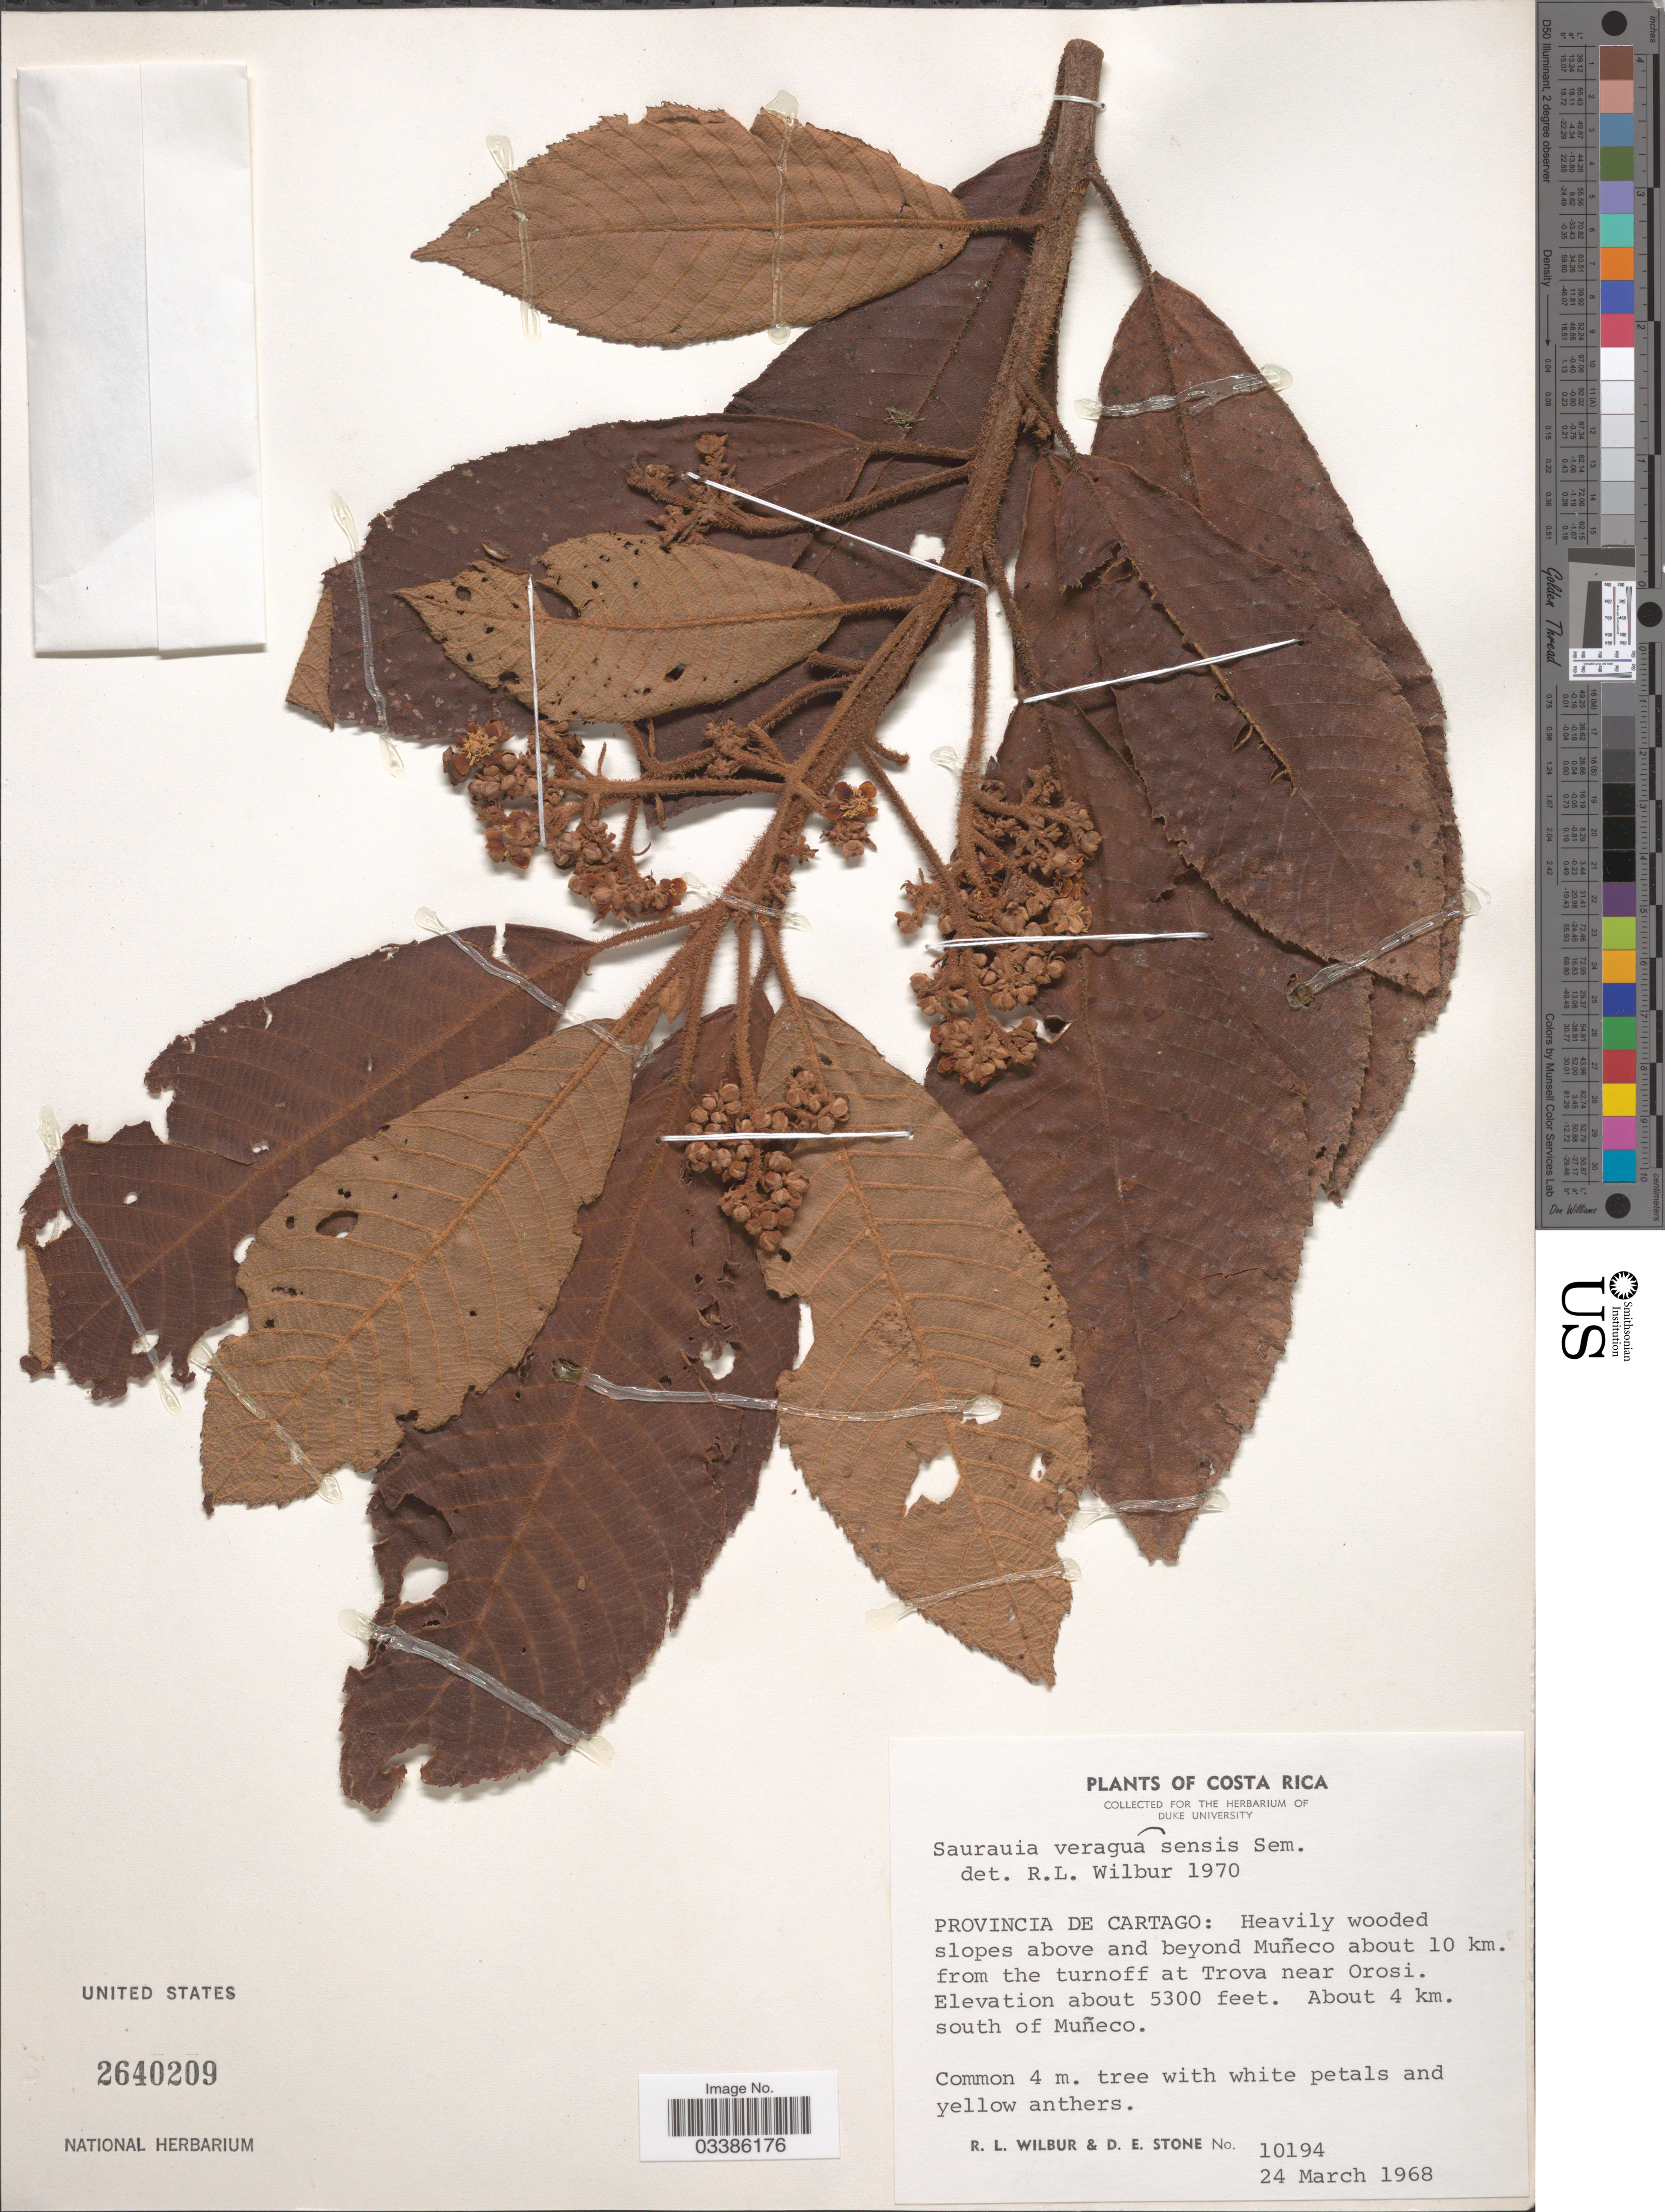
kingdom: Plantae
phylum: Tracheophyta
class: Magnoliopsida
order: Ericales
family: Actinidiaceae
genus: Saurauia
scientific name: Saurauia veraguasensis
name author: Seem.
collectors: R. L. Wilbur & D. E. Stone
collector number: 10194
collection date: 1968-03-24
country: Costa Rica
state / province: Cartago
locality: Heavily wooded slopes above and beyond Muñeco about 10 km. from the turnoff at Trova near Orosi. About 4 km. south of Muñeco.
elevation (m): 1615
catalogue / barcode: US 2640209